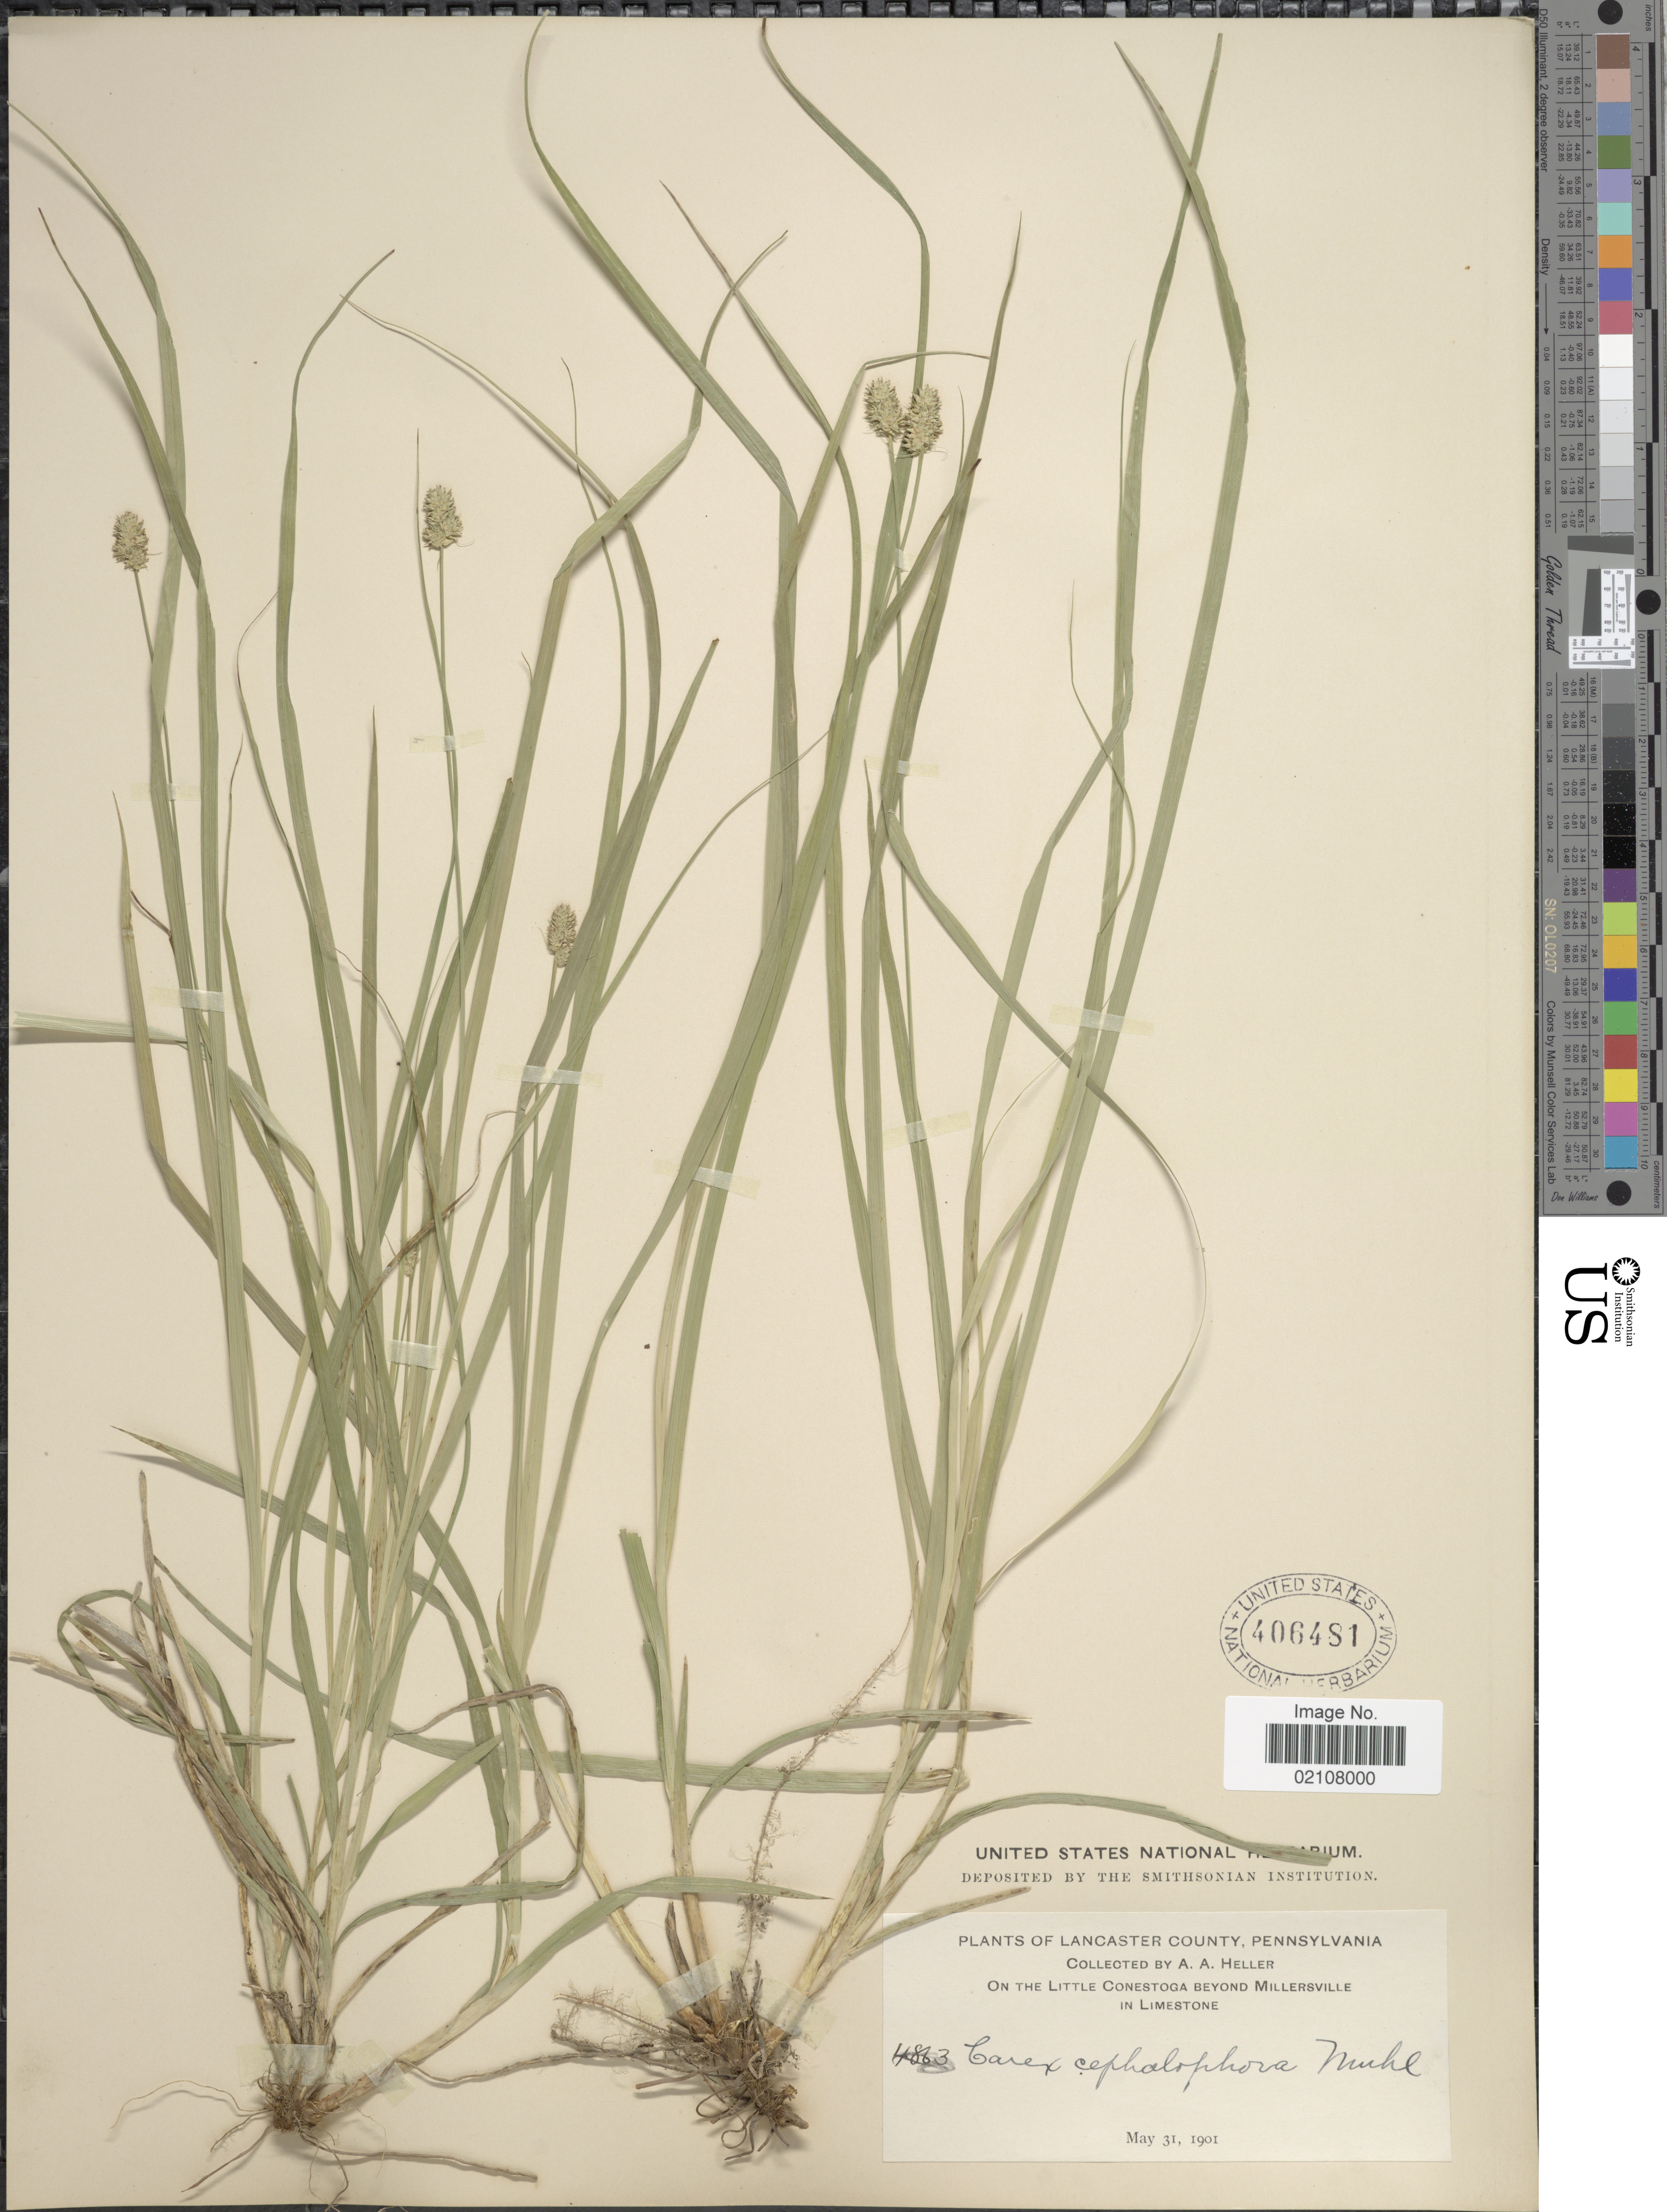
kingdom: Plantae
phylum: Tracheophyta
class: Liliopsida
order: Poales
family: Cyperaceae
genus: Carex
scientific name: Carex cephalophora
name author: Muhl. ex Willd.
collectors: A. A. Heller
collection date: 1901-05-31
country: United States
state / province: Pennsylvania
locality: Lancaster County, on the Little Conestoga Beyond Millersville in Limestone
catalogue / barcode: US 406481